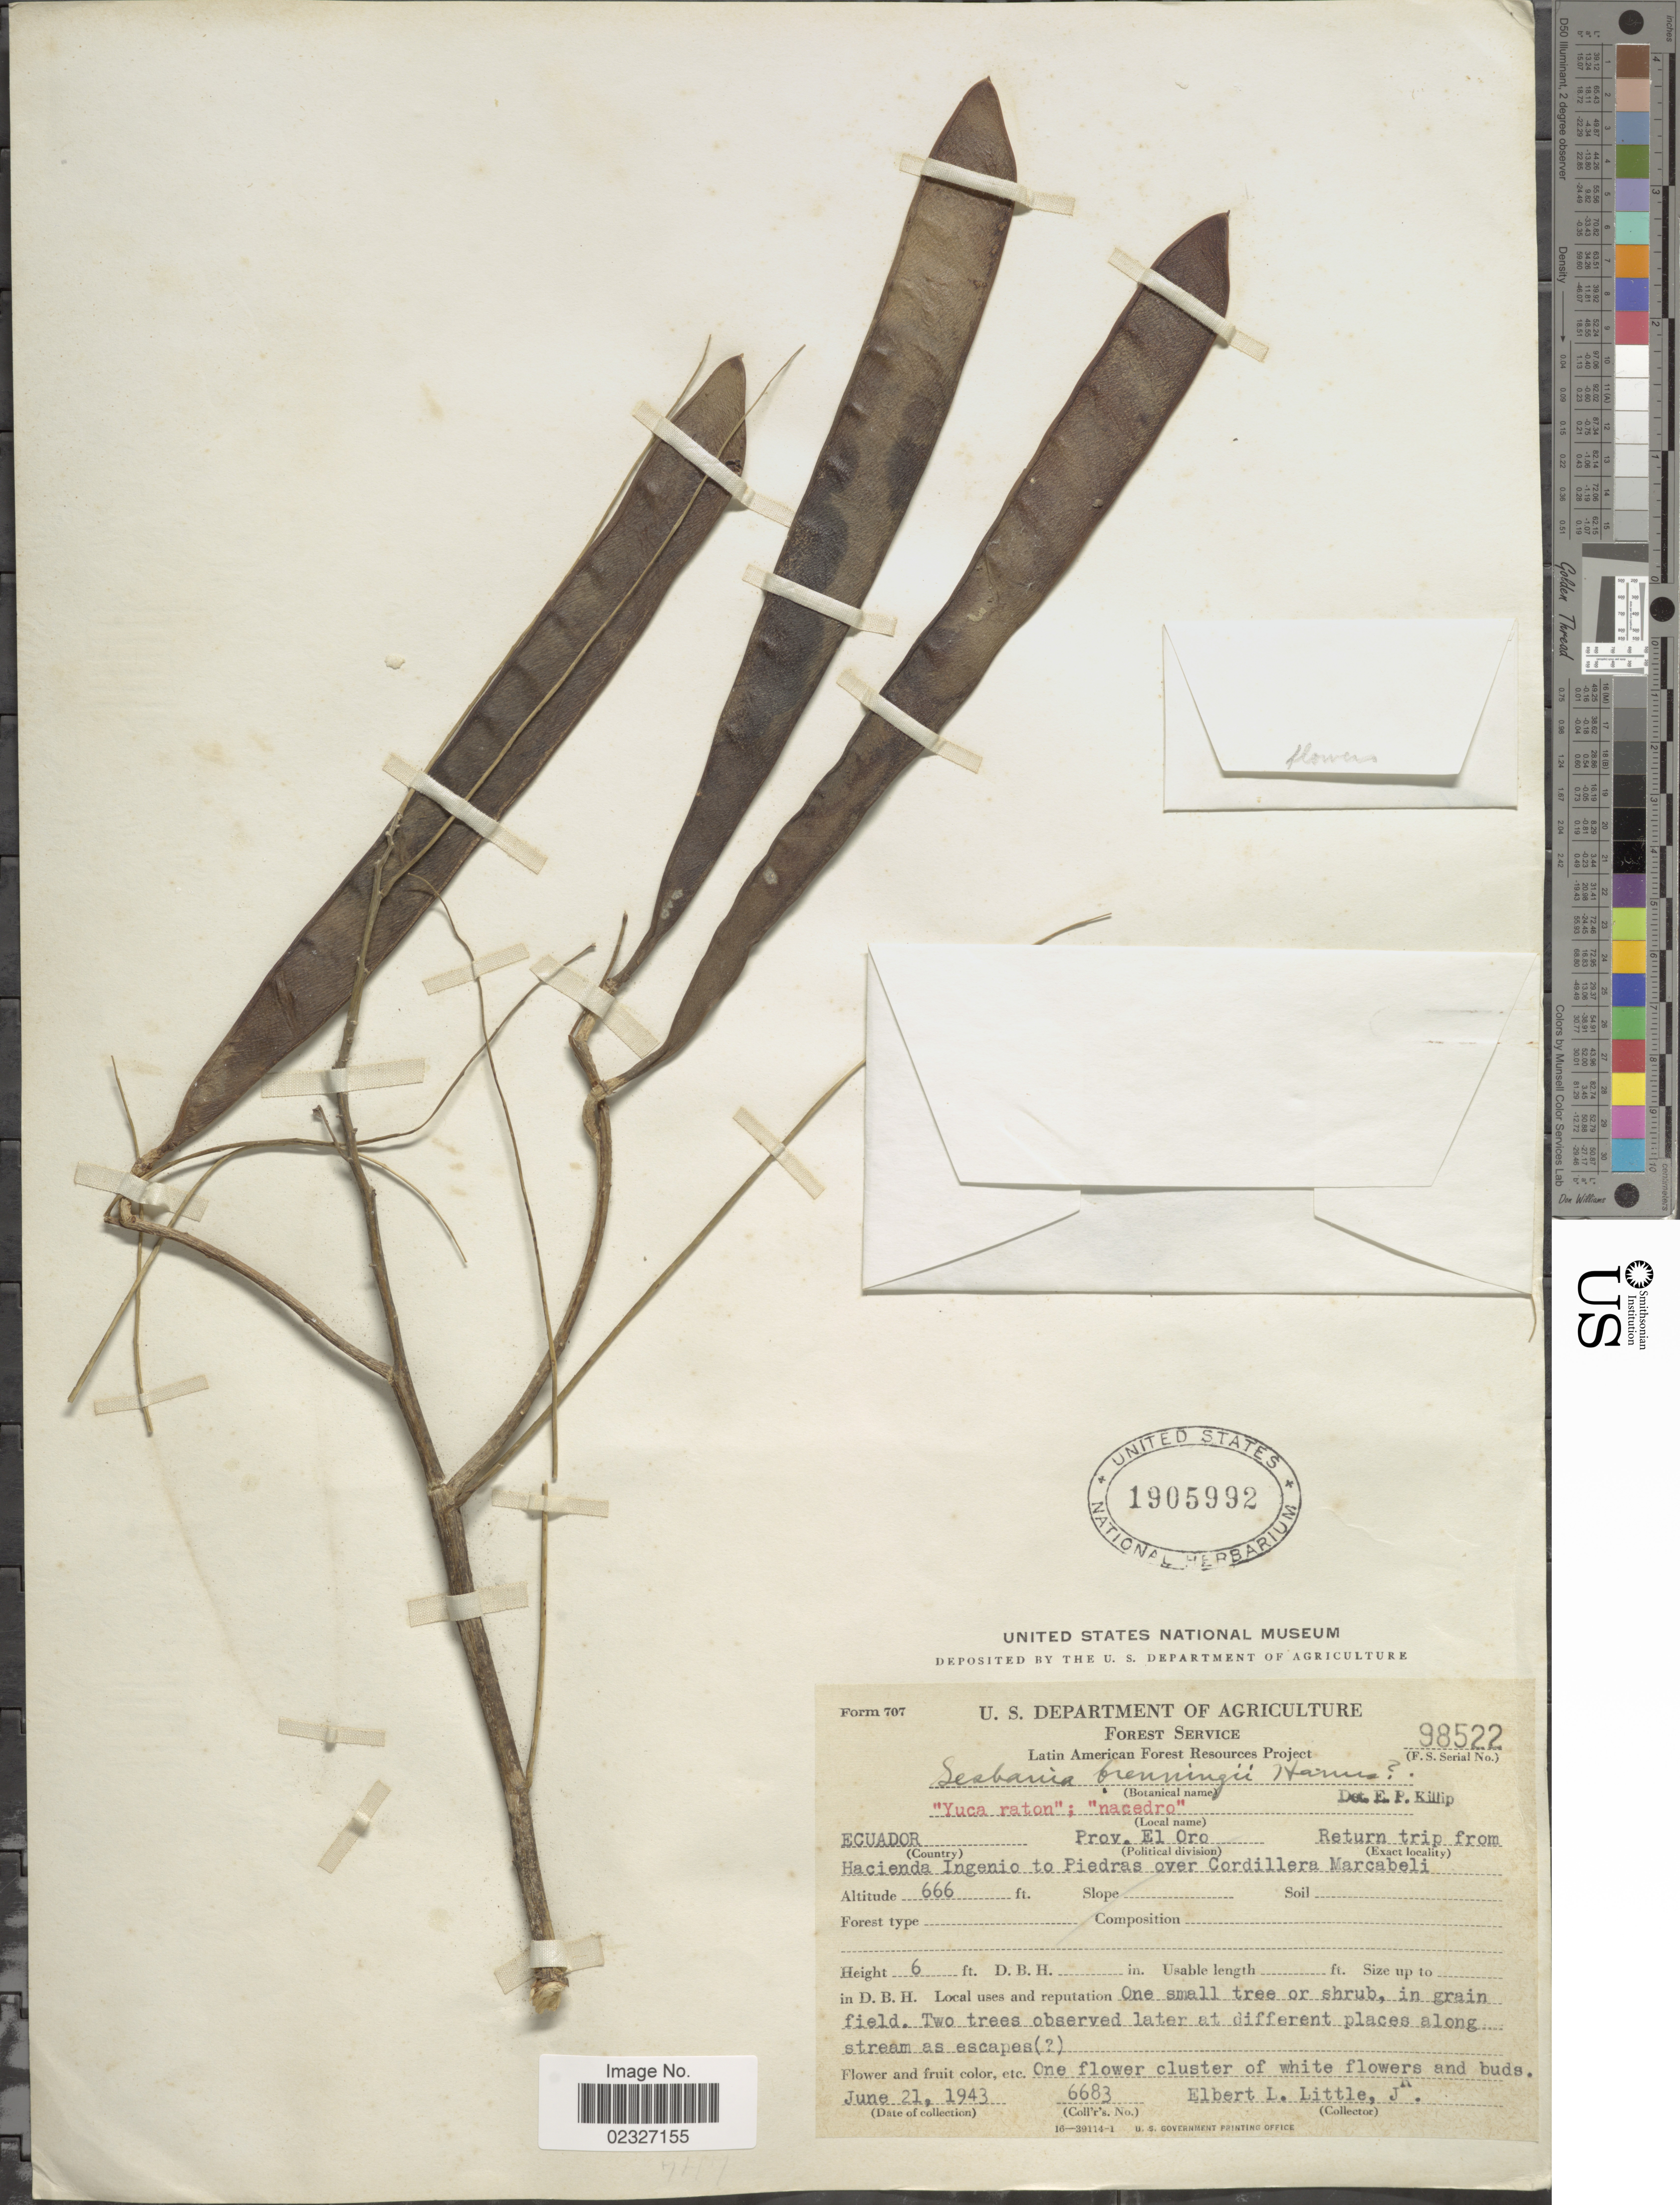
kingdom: Plantae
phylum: Tracheophyta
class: Magnoliopsida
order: Fabales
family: Fabaceae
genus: Gliricidia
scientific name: Gliricidia brenningii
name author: (Harms) Lavin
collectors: E. L. Little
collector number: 6683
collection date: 1943-06-21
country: Ecuador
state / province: El Oro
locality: Return trip from Hacienda Ingenio to Piedras over Cordillera Marcabeli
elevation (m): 203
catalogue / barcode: US 1905992